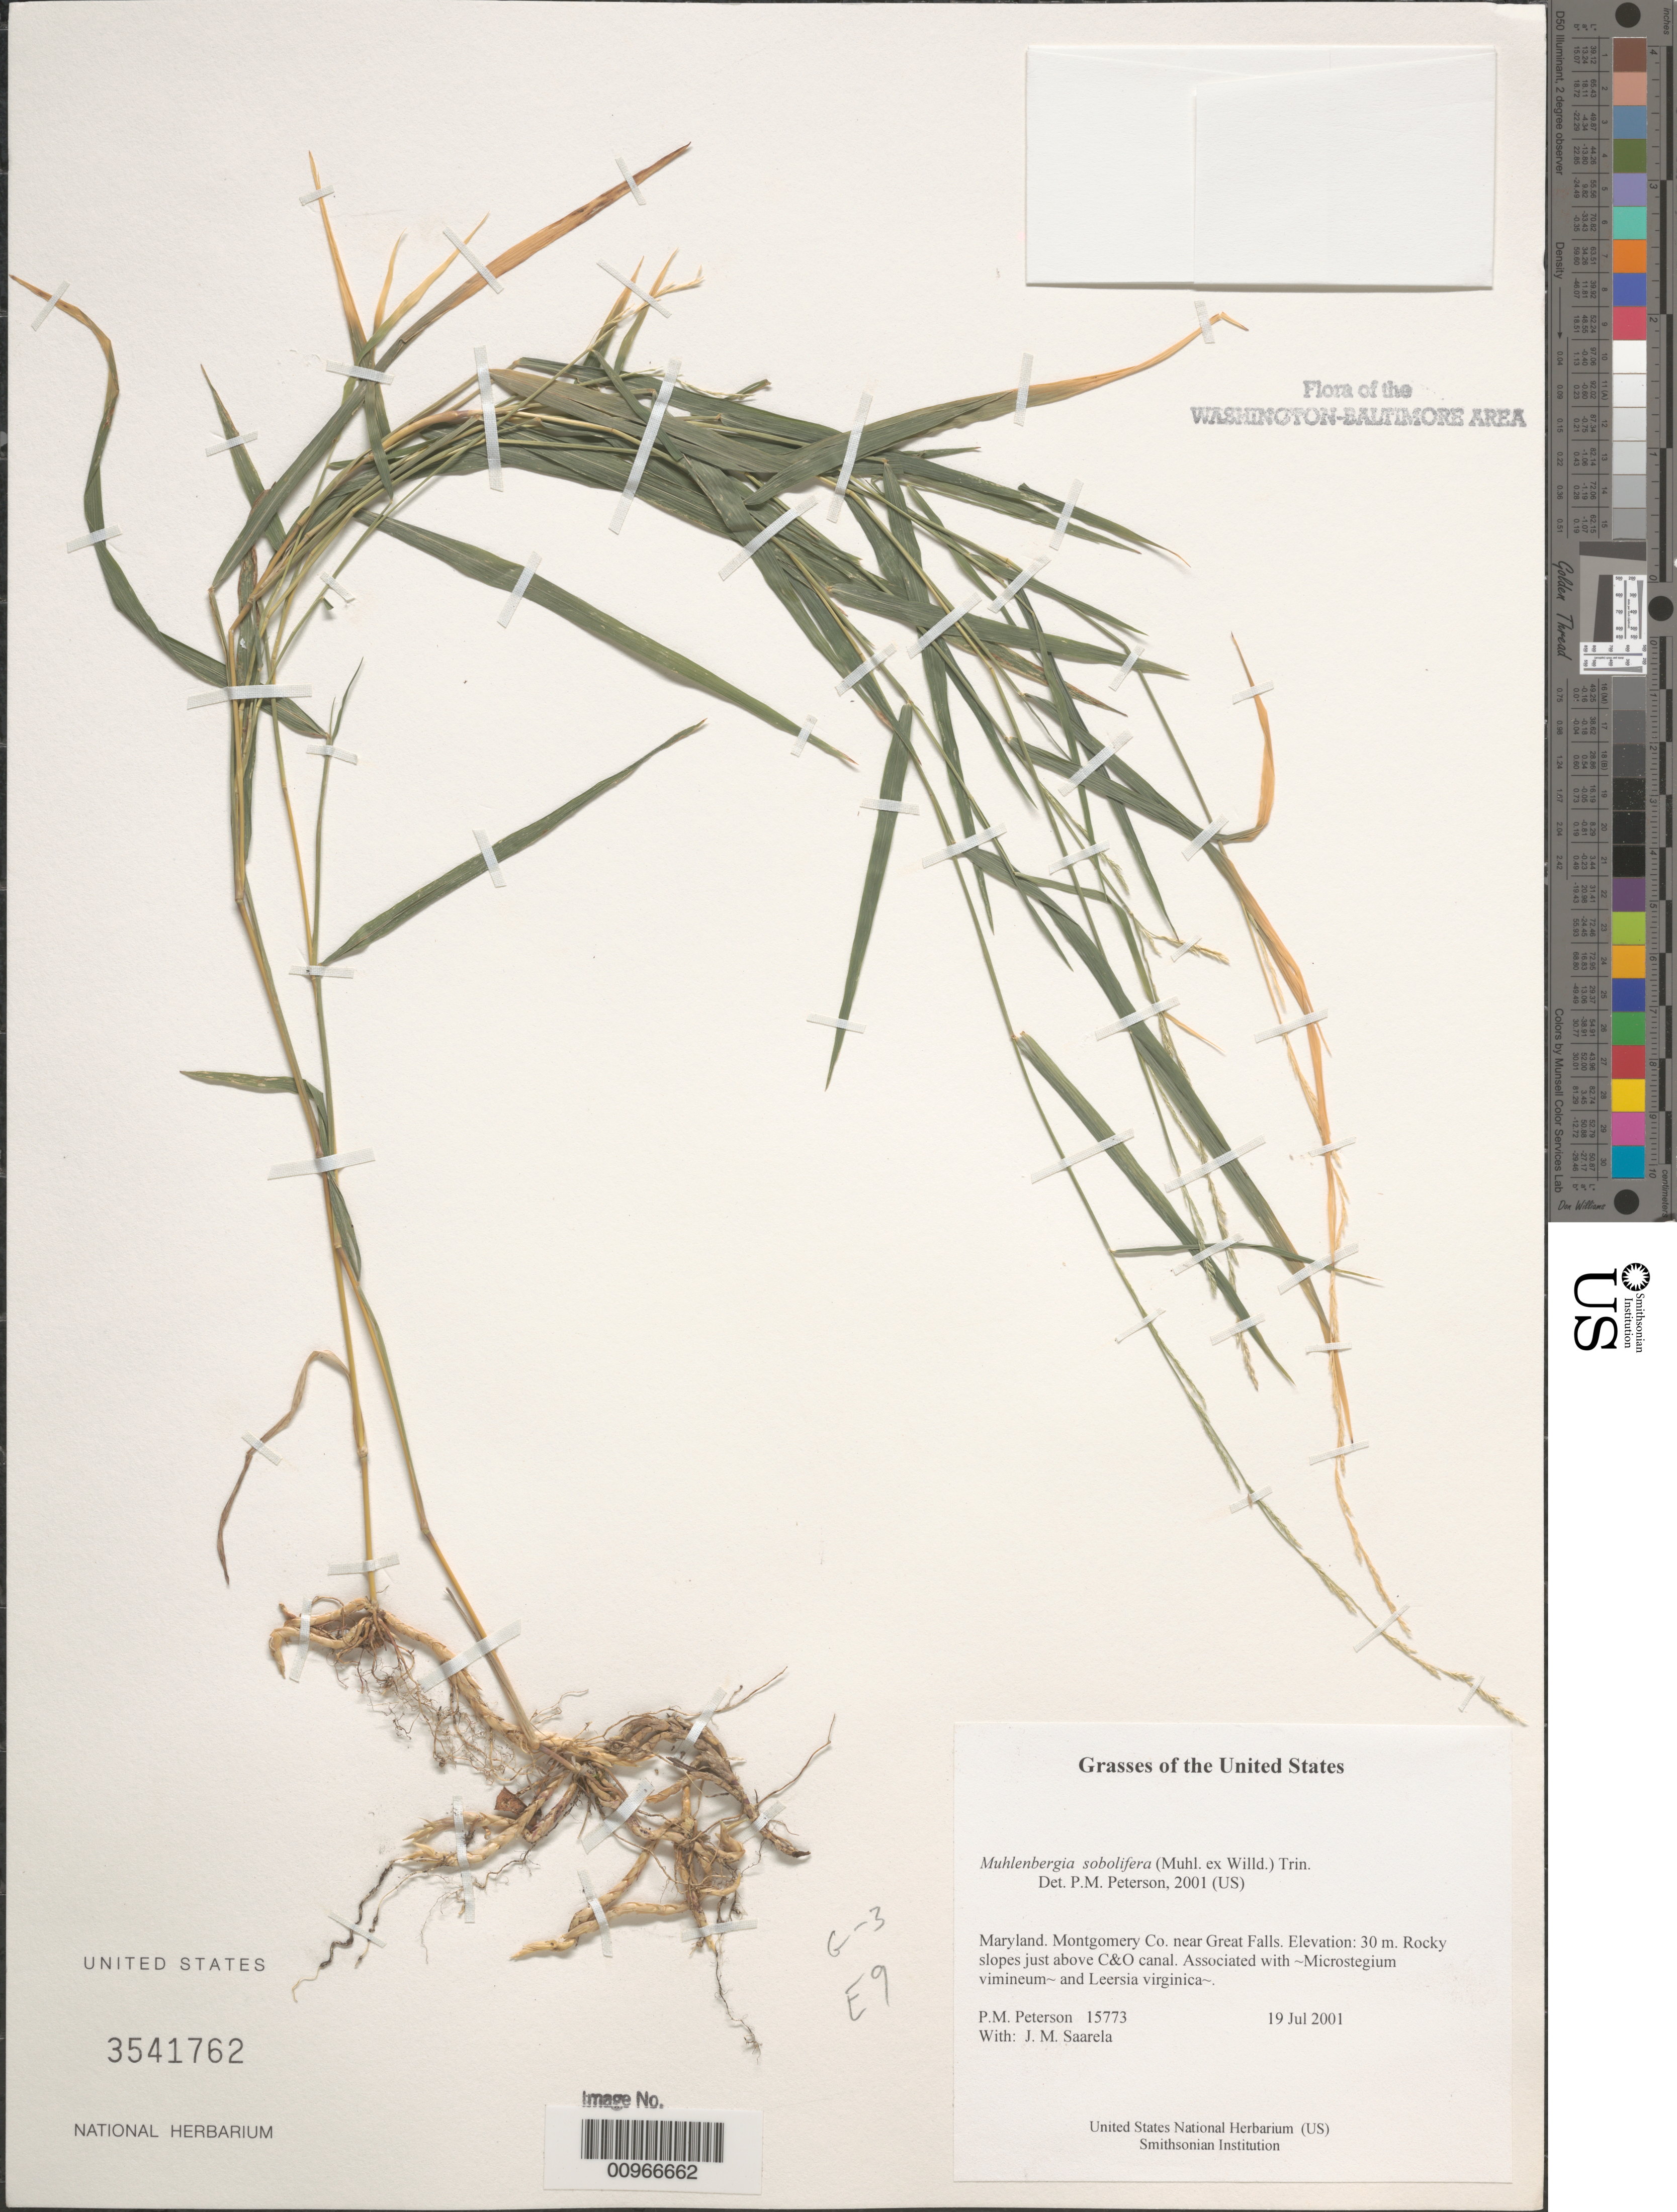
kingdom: Plantae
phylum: Tracheophyta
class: Liliopsida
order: Poales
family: Poaceae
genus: Muhlenbergia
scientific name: Muhlenbergia sobolifera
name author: (Muhl. ex Willd.) Trin.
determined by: Peterson, Paul M., (BOT), Smithsonian Institution - National Museum of Natural History (UNITED STATES)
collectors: P. M. Peterson & J. Saarela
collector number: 15773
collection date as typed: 19 Jul 2001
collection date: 2001-07-19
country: United States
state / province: Maryland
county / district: Montgomery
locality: near Great Falls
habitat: Rocky slopes just above C&O canal. Associated with ~Microstegium vimineum~ and Leersia virginica~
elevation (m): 30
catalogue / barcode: US 3541762